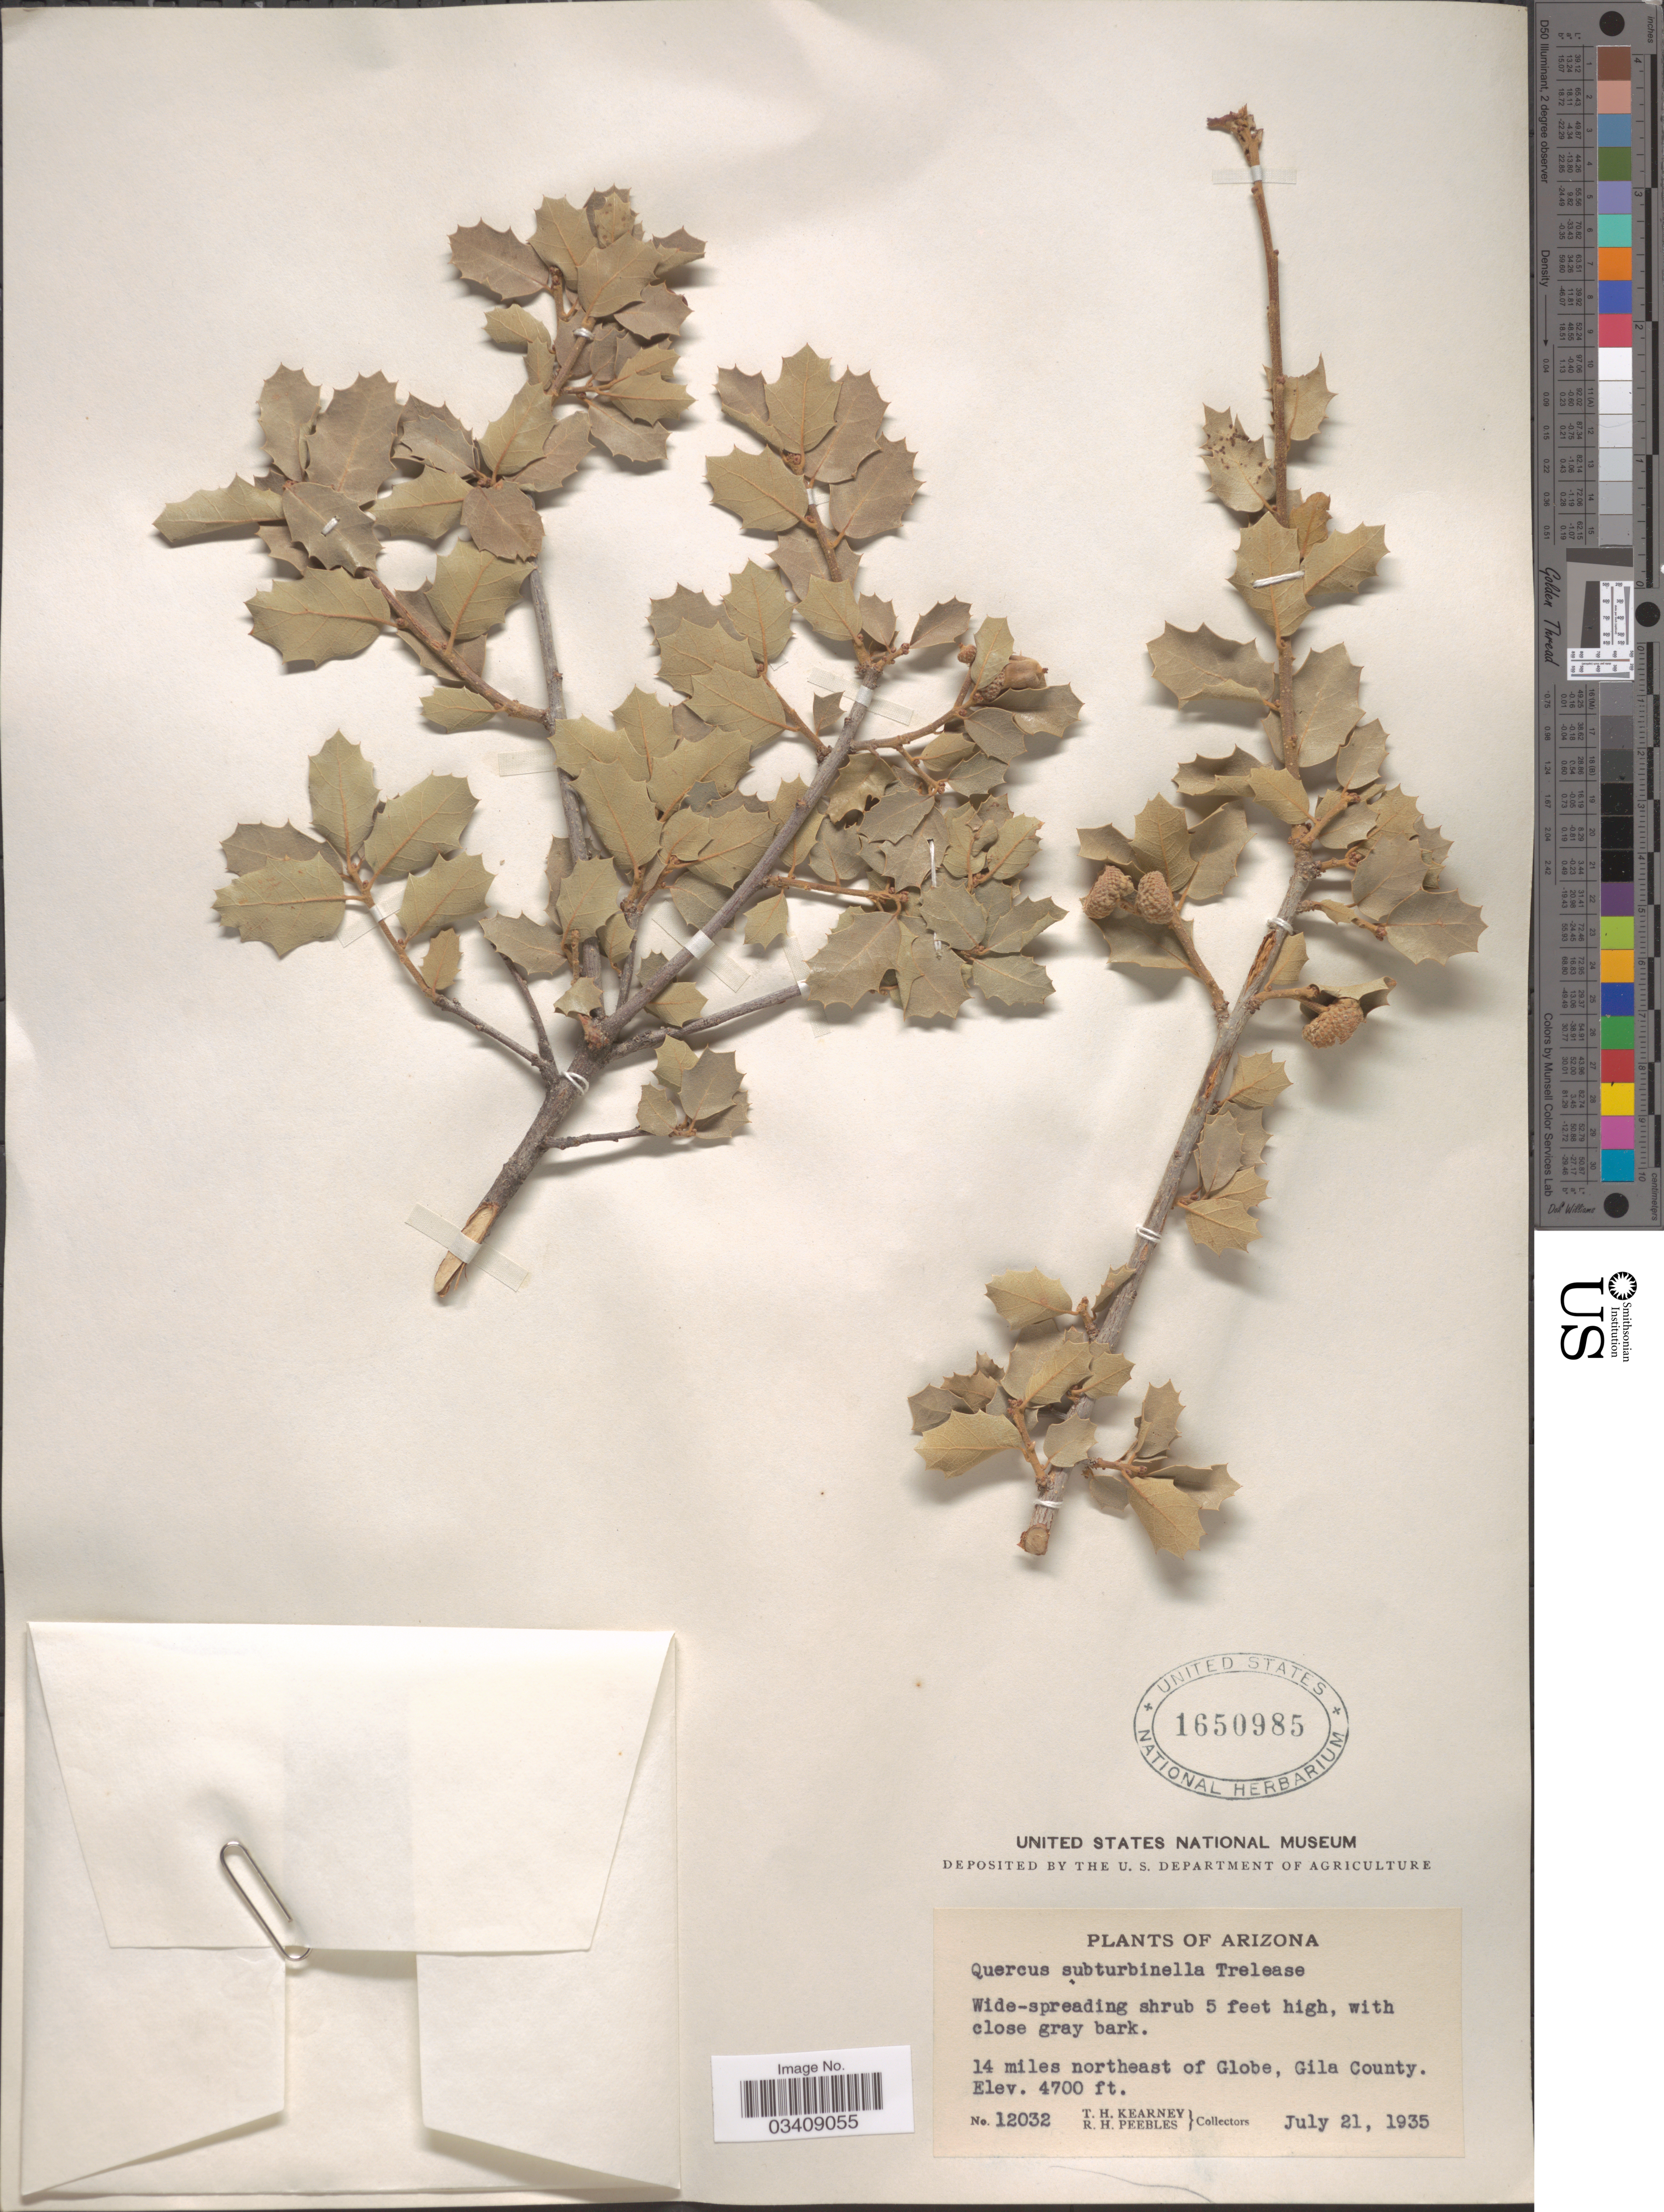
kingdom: Plantae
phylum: Tracheophyta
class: Magnoliopsida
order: Fagales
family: Fagaceae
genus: Quercus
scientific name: Quercus turbinella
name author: Greene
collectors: T. H. Kearney & R. H. Peebles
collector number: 12032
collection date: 1935-07-21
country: United States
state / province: Arizona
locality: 14 miles northeast of Globe, Gila County.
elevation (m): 1433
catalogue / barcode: US 1650985